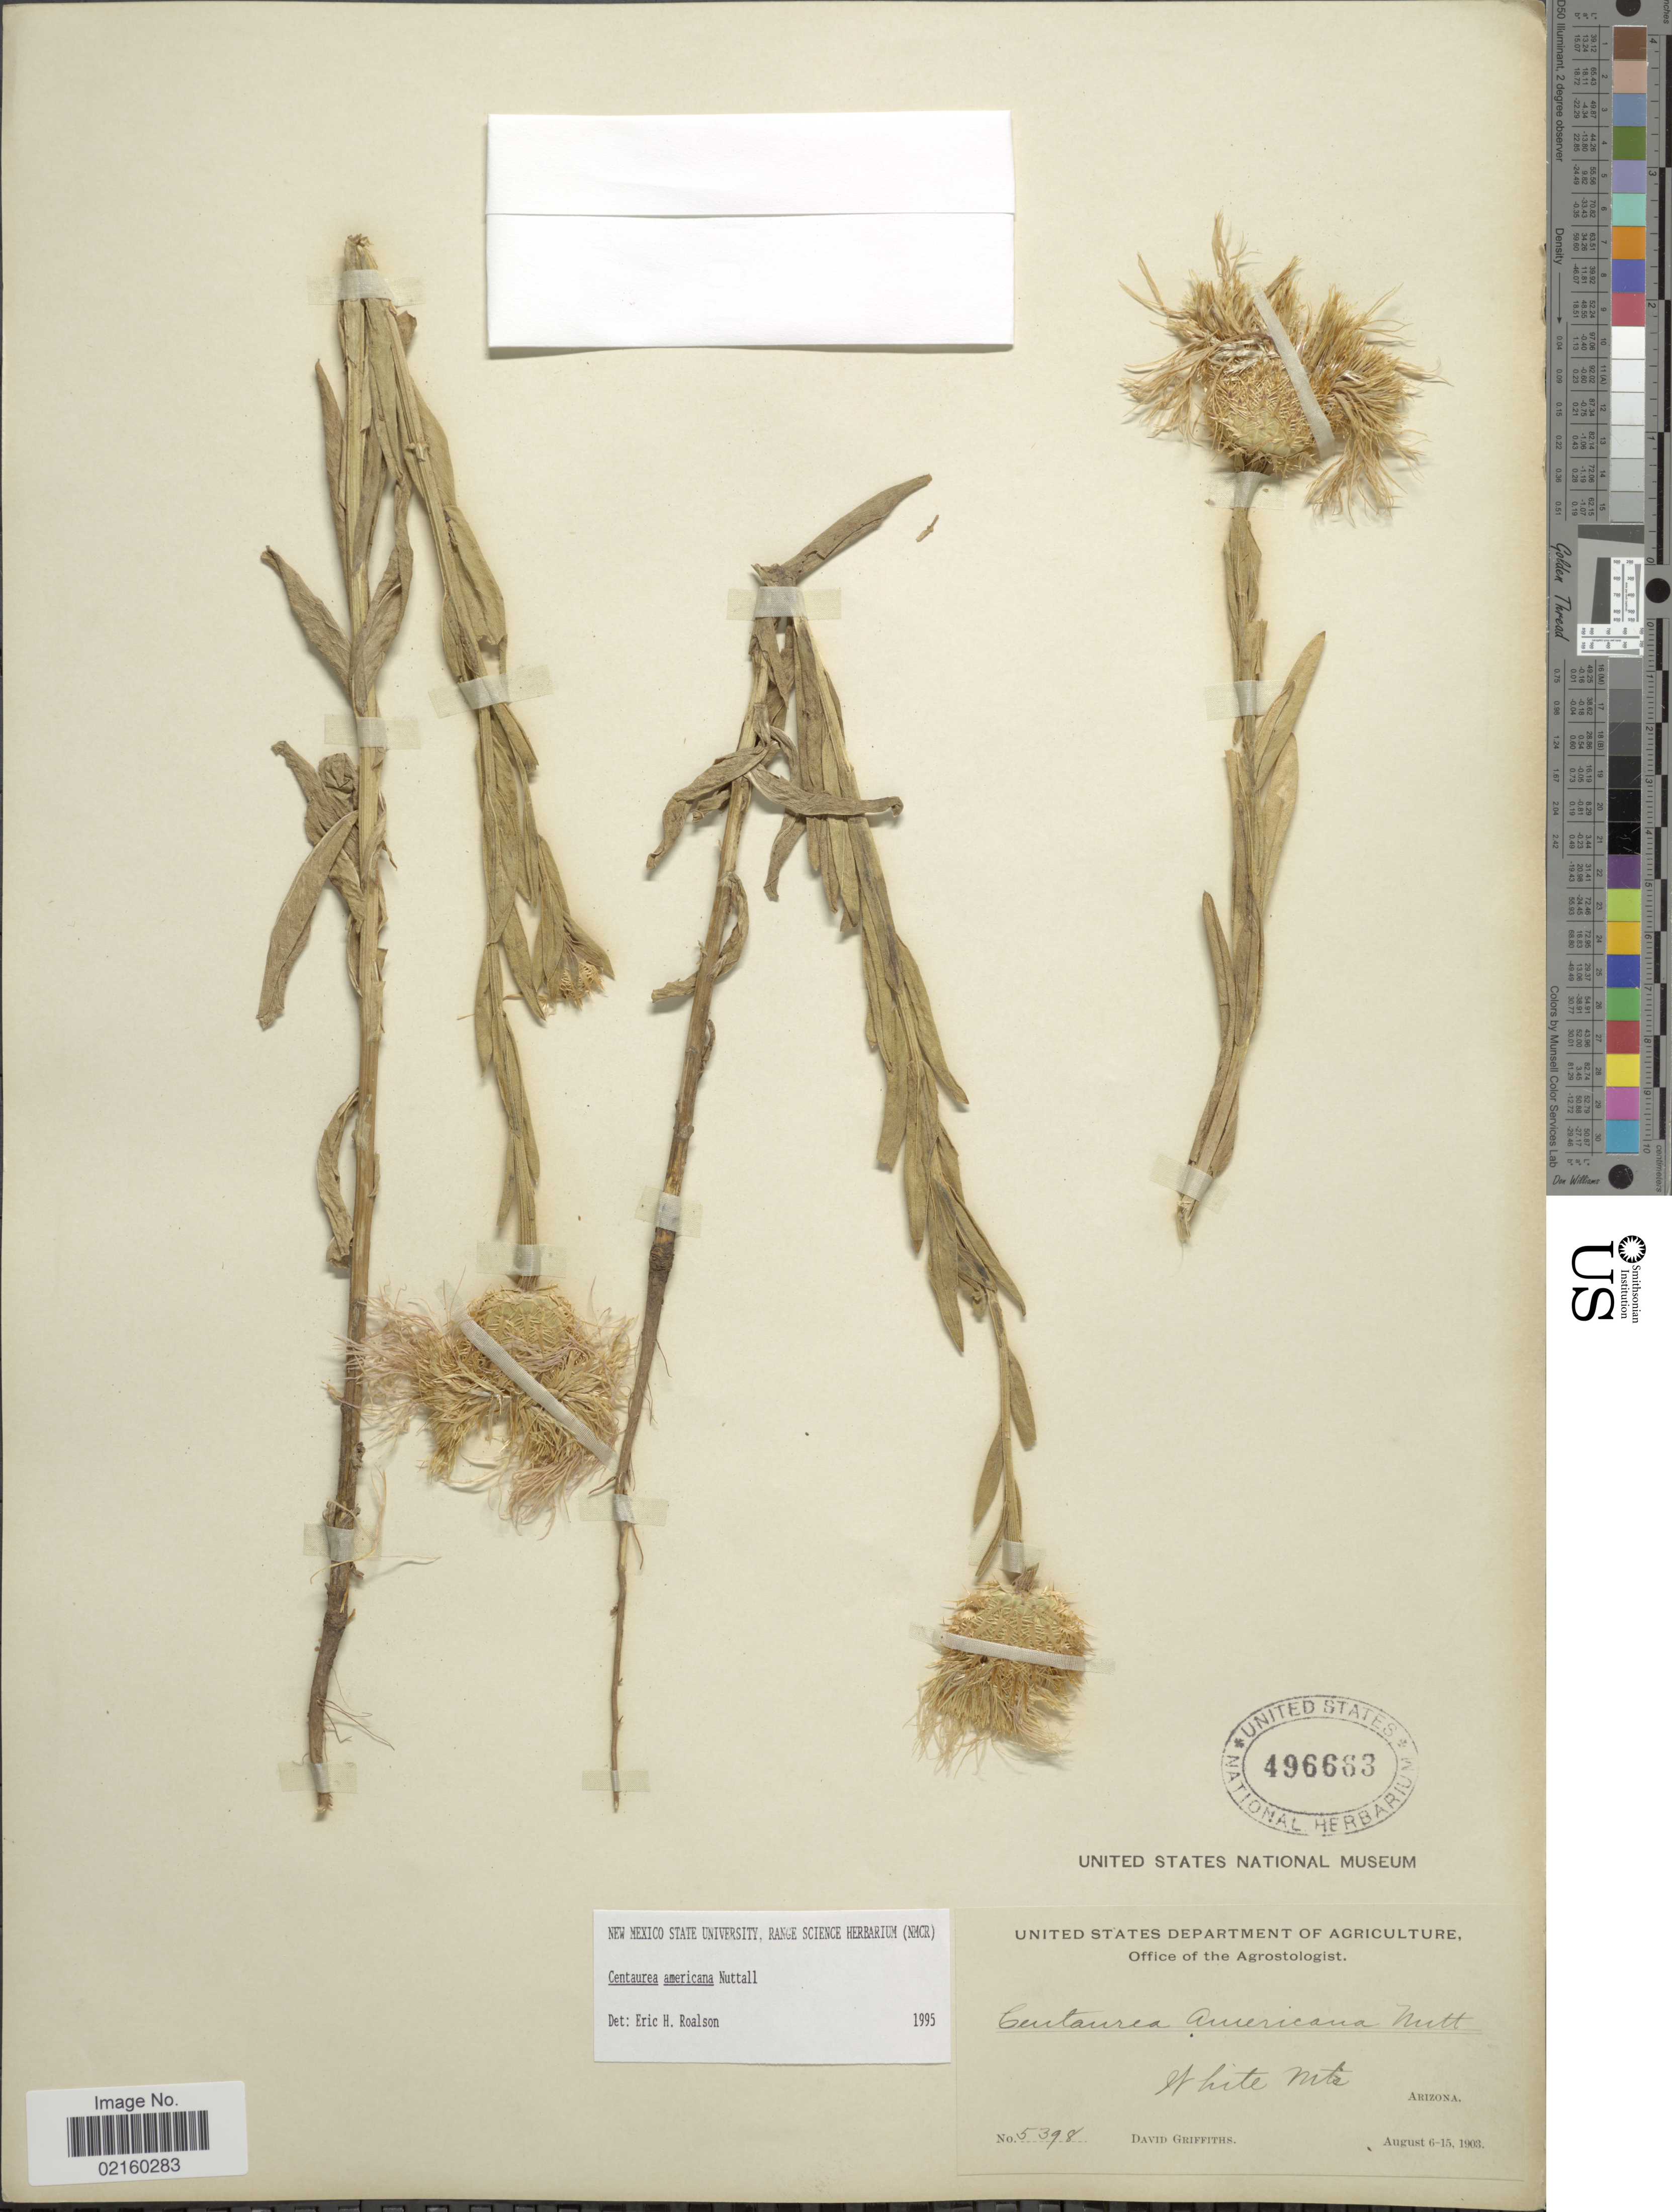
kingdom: Plantae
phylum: Tracheophyta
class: Magnoliopsida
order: Asterales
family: Asteraceae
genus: Plectocephalus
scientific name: Plectocephalus americanus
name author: (Nutt.) D. Don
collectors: D. Griffiths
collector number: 5398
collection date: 1903-08-06/1903-08-15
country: United States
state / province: Arizona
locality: White Mts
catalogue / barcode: US 496663